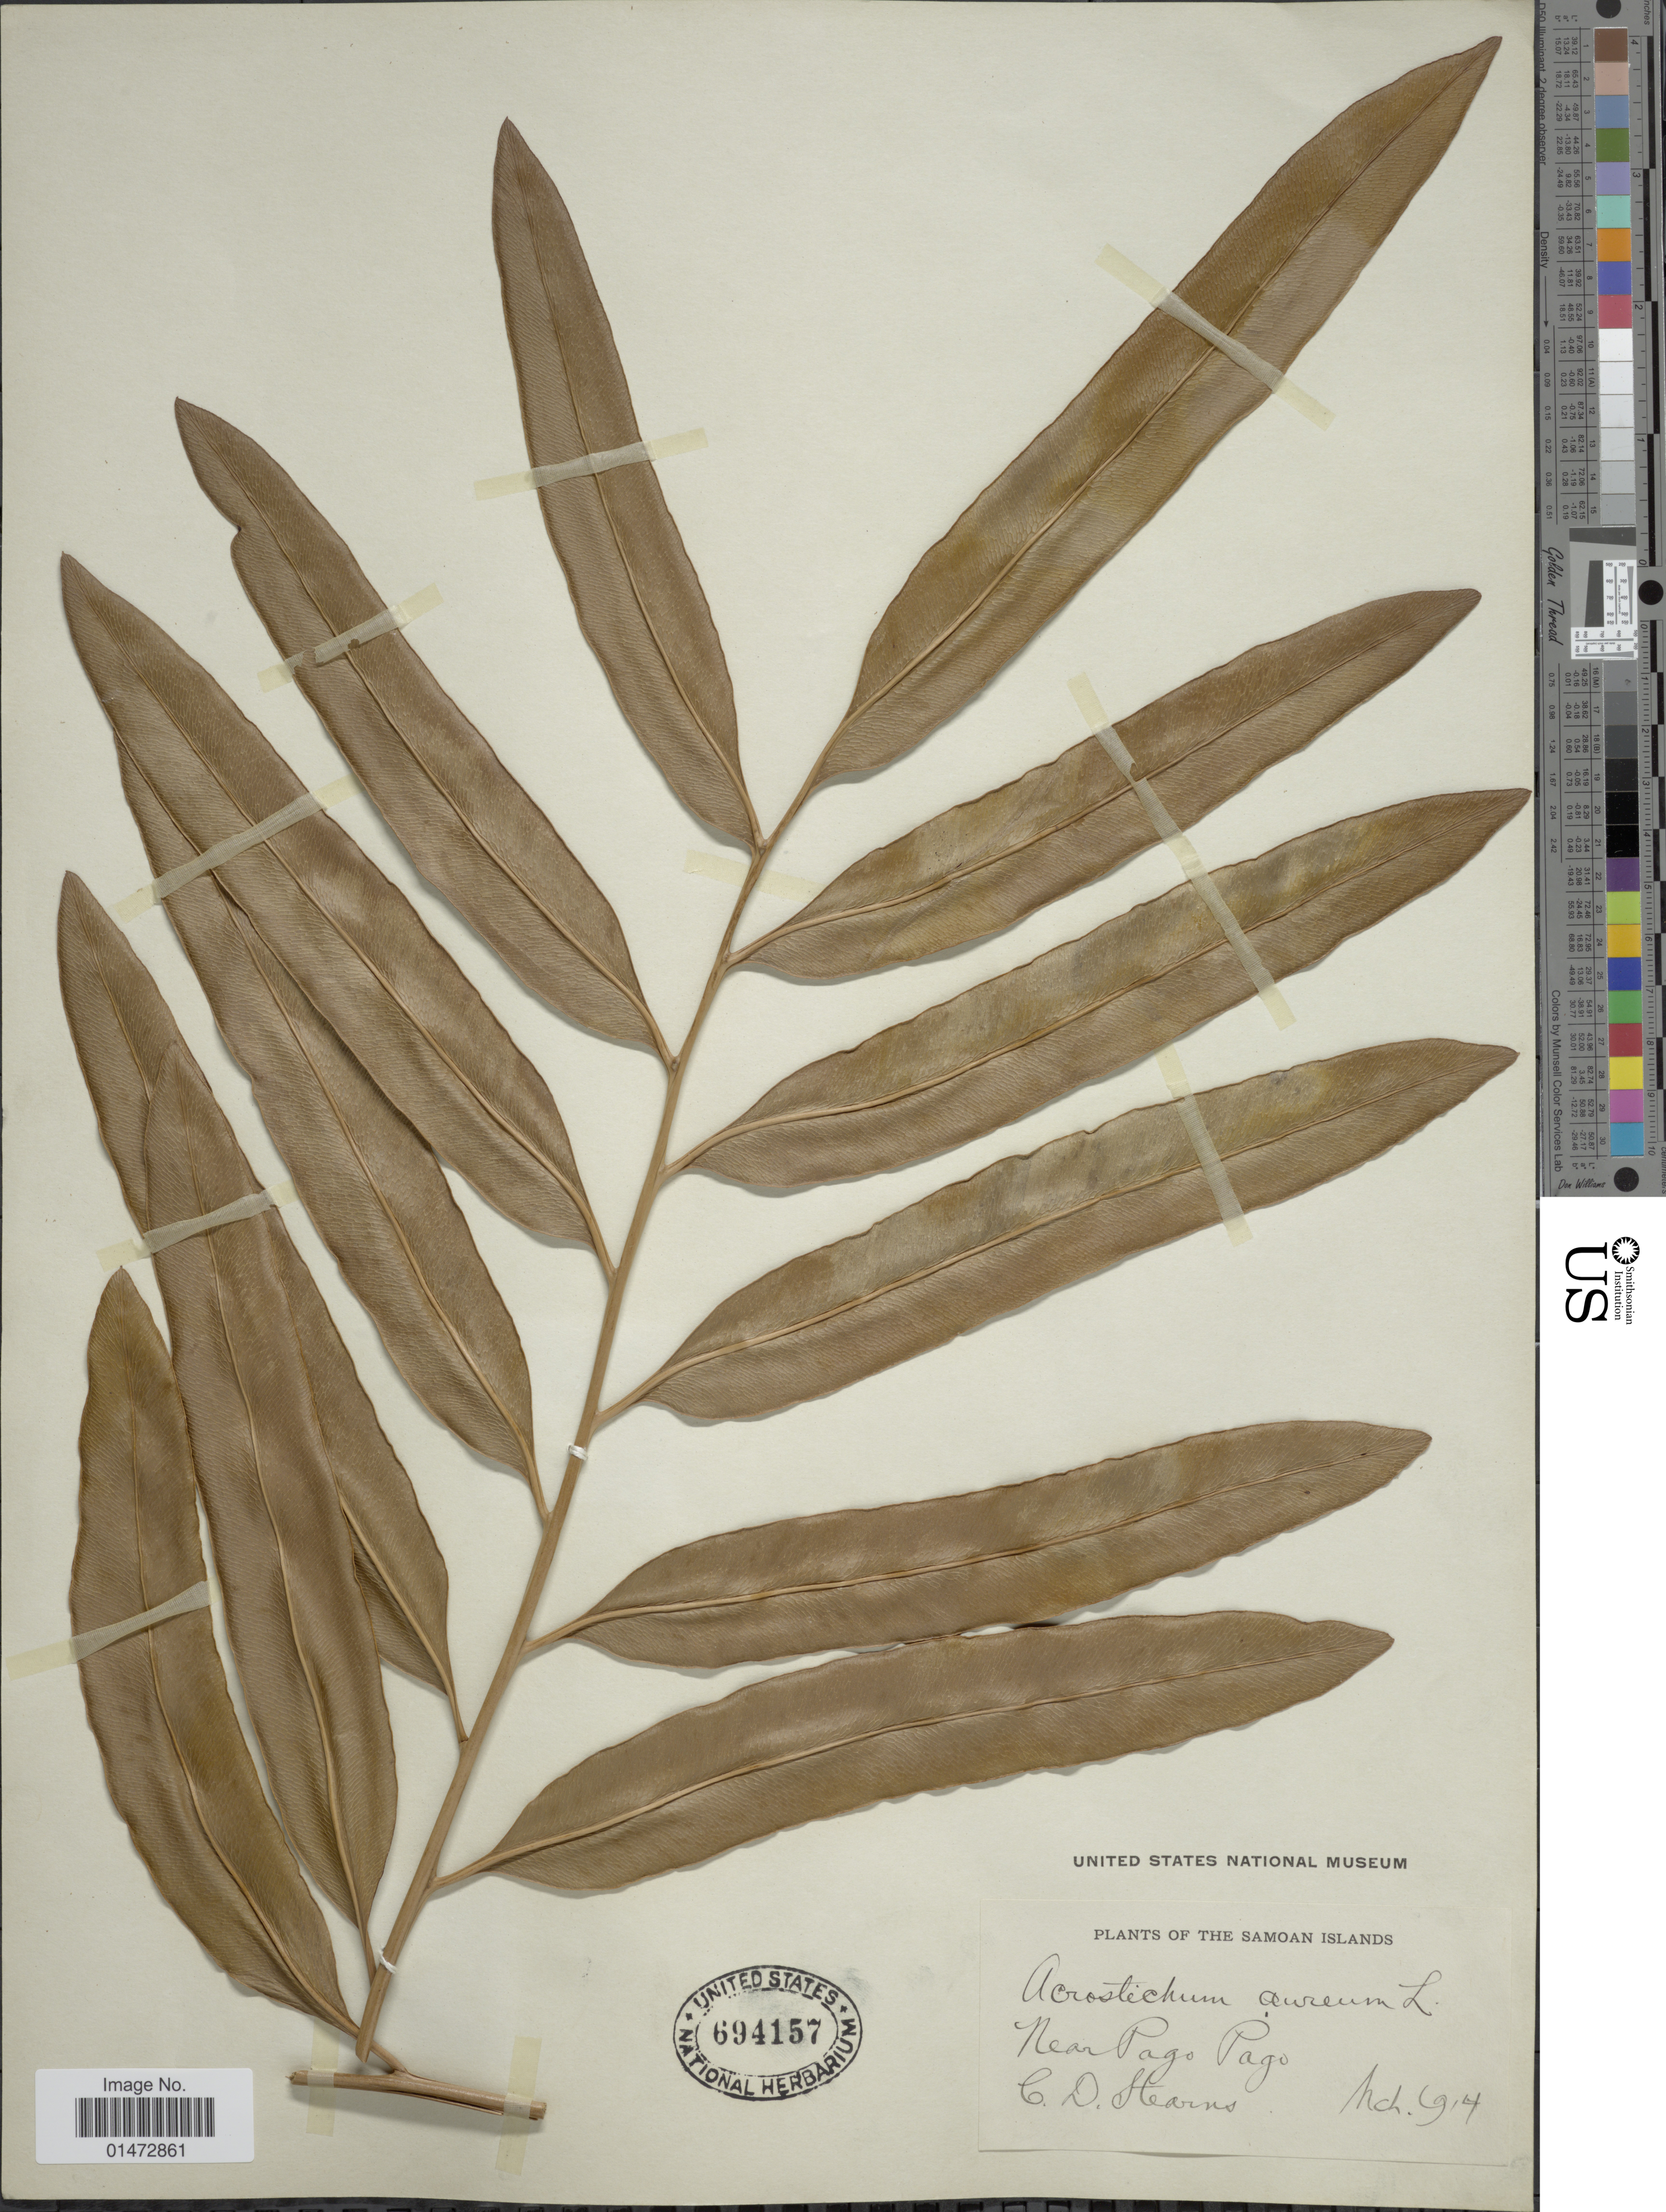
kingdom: Plantae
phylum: Tracheophyta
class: Polypodiopsida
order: Polypodiales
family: Pteridaceae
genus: Acrostichum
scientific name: Acrostichum aureum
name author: L.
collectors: C. Stearns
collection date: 1914-03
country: American Samoa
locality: Samoan Islands. Near Pago Pago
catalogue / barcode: US 694157